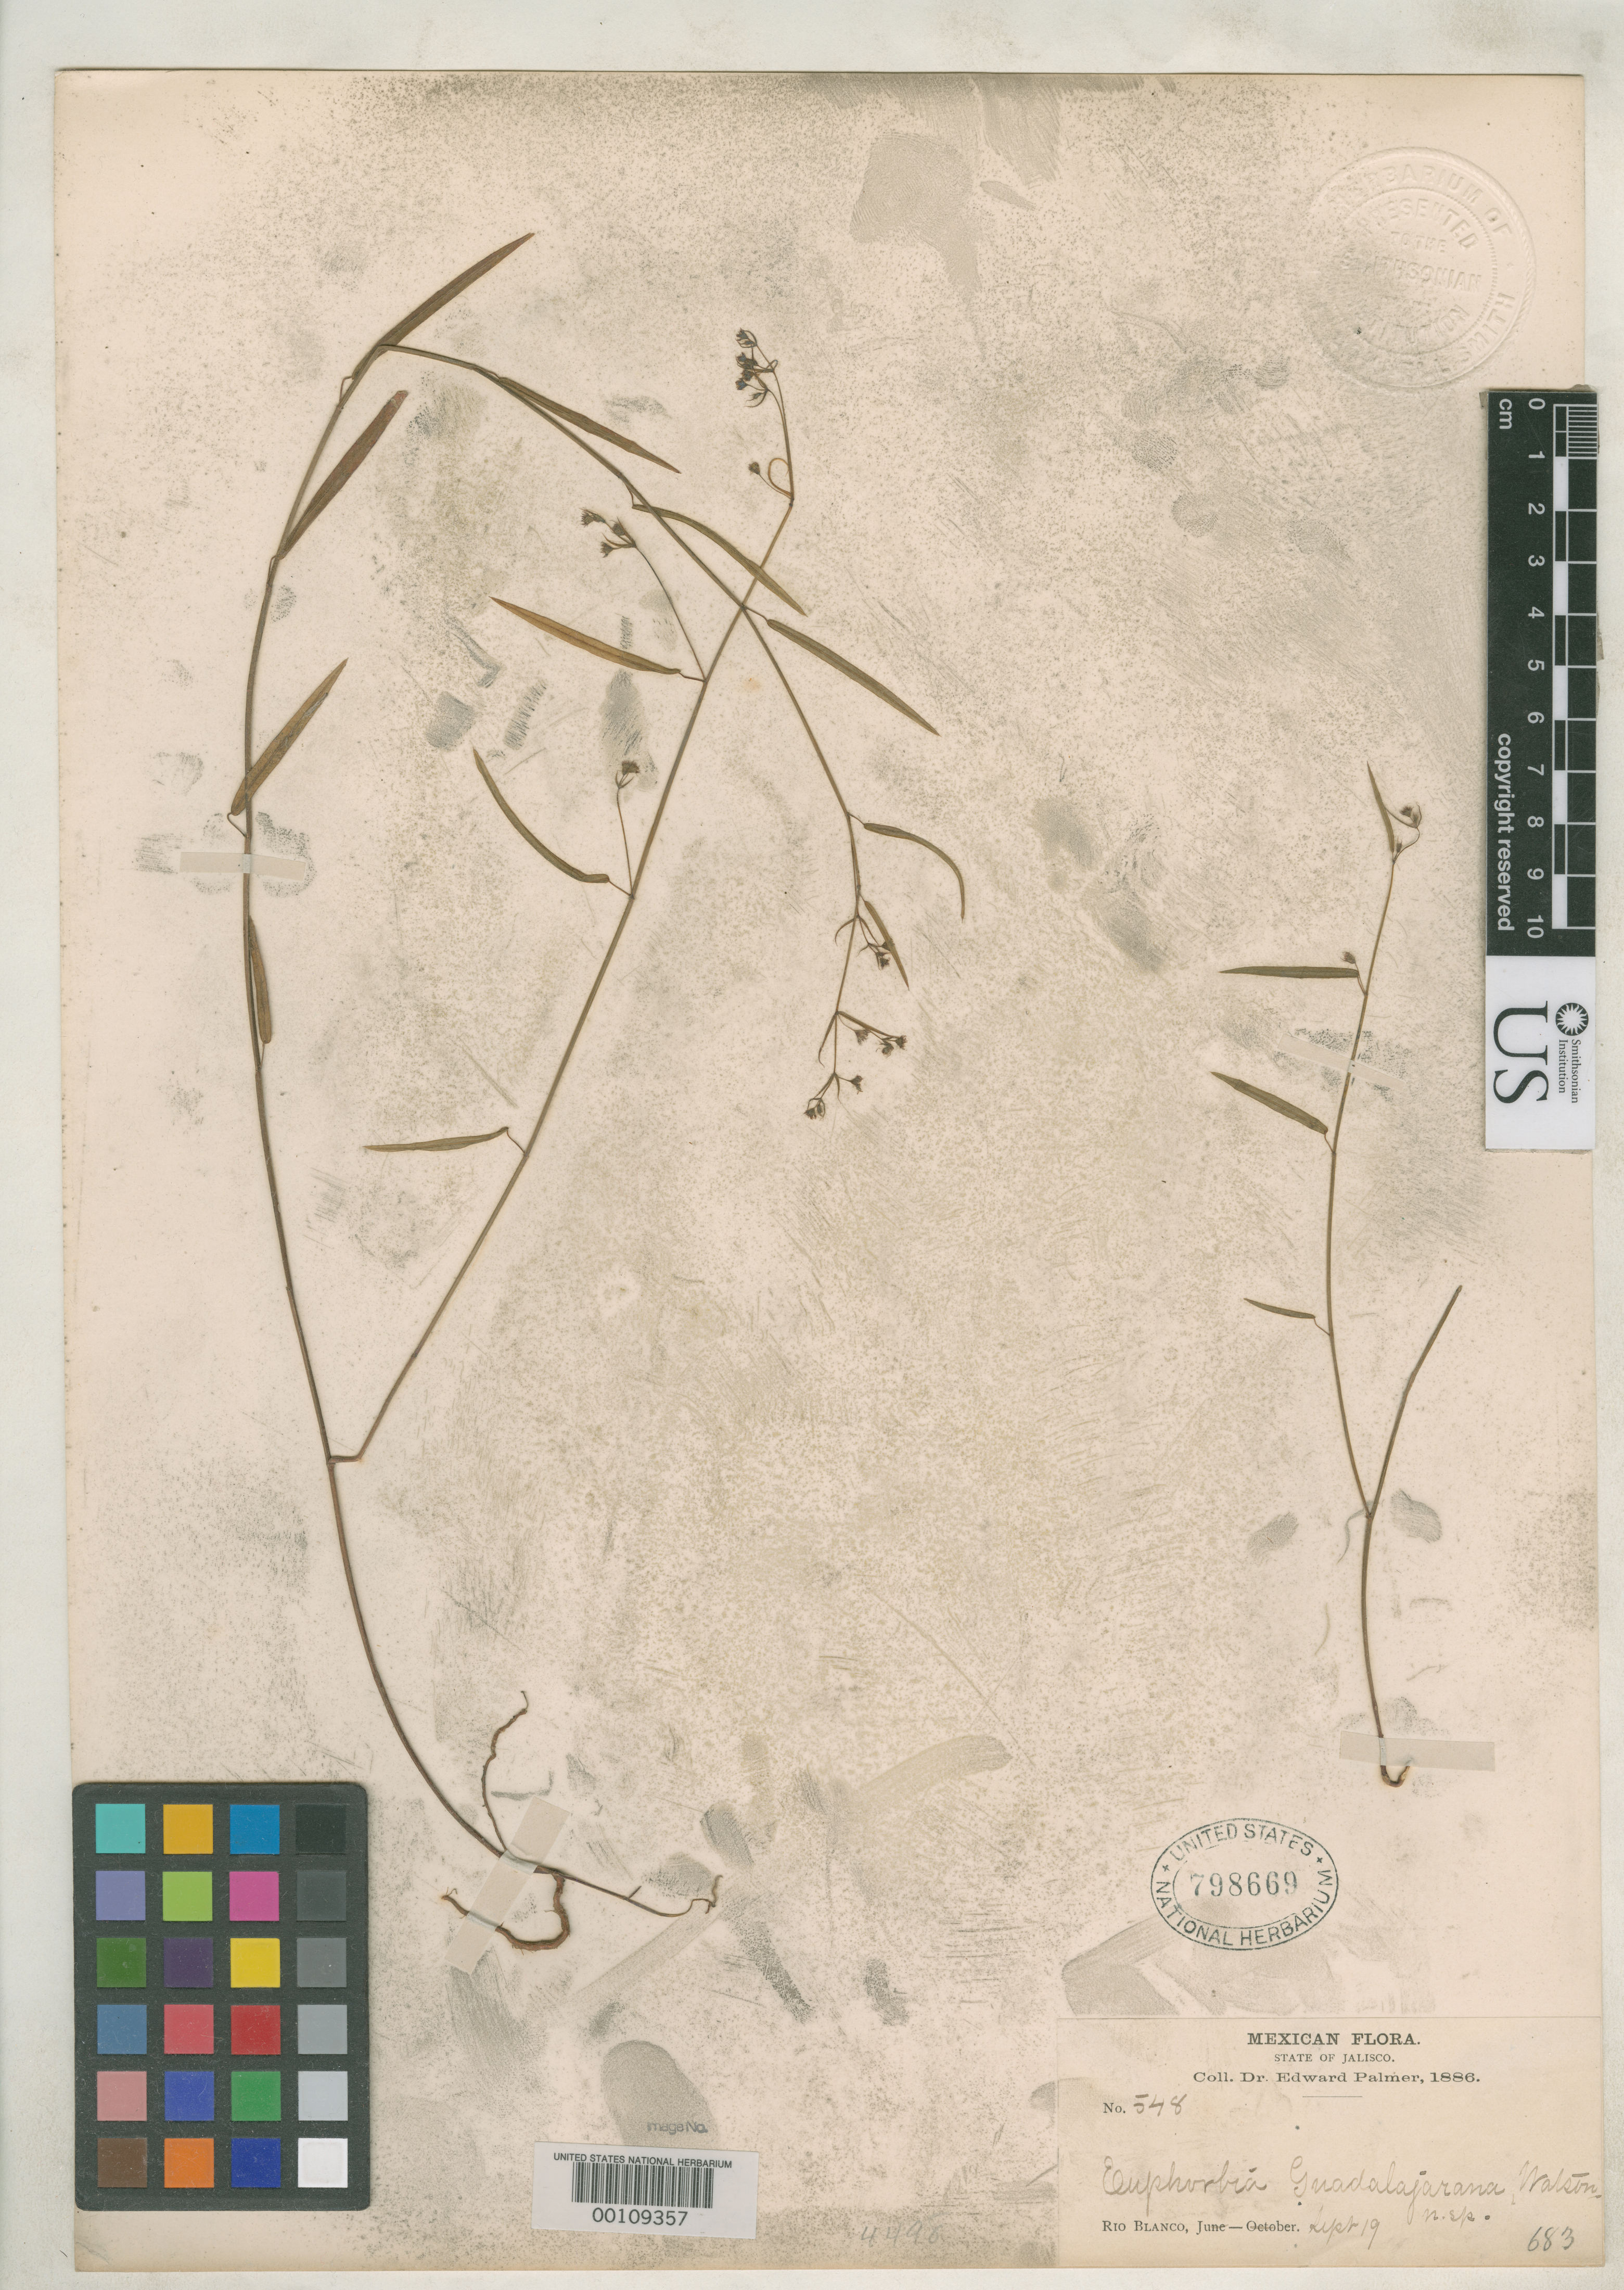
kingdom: Plantae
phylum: Tracheophyta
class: Magnoliopsida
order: Malpighiales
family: Euphorbiaceae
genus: Euphorbia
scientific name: Euphorbia guadalajarana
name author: S. Watson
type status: Type Collection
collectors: E. Palmer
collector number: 548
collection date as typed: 19 Sep 1886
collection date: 1886-09-19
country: Mexico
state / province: Jalisco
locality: Rio Blanco.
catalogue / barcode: US 798669